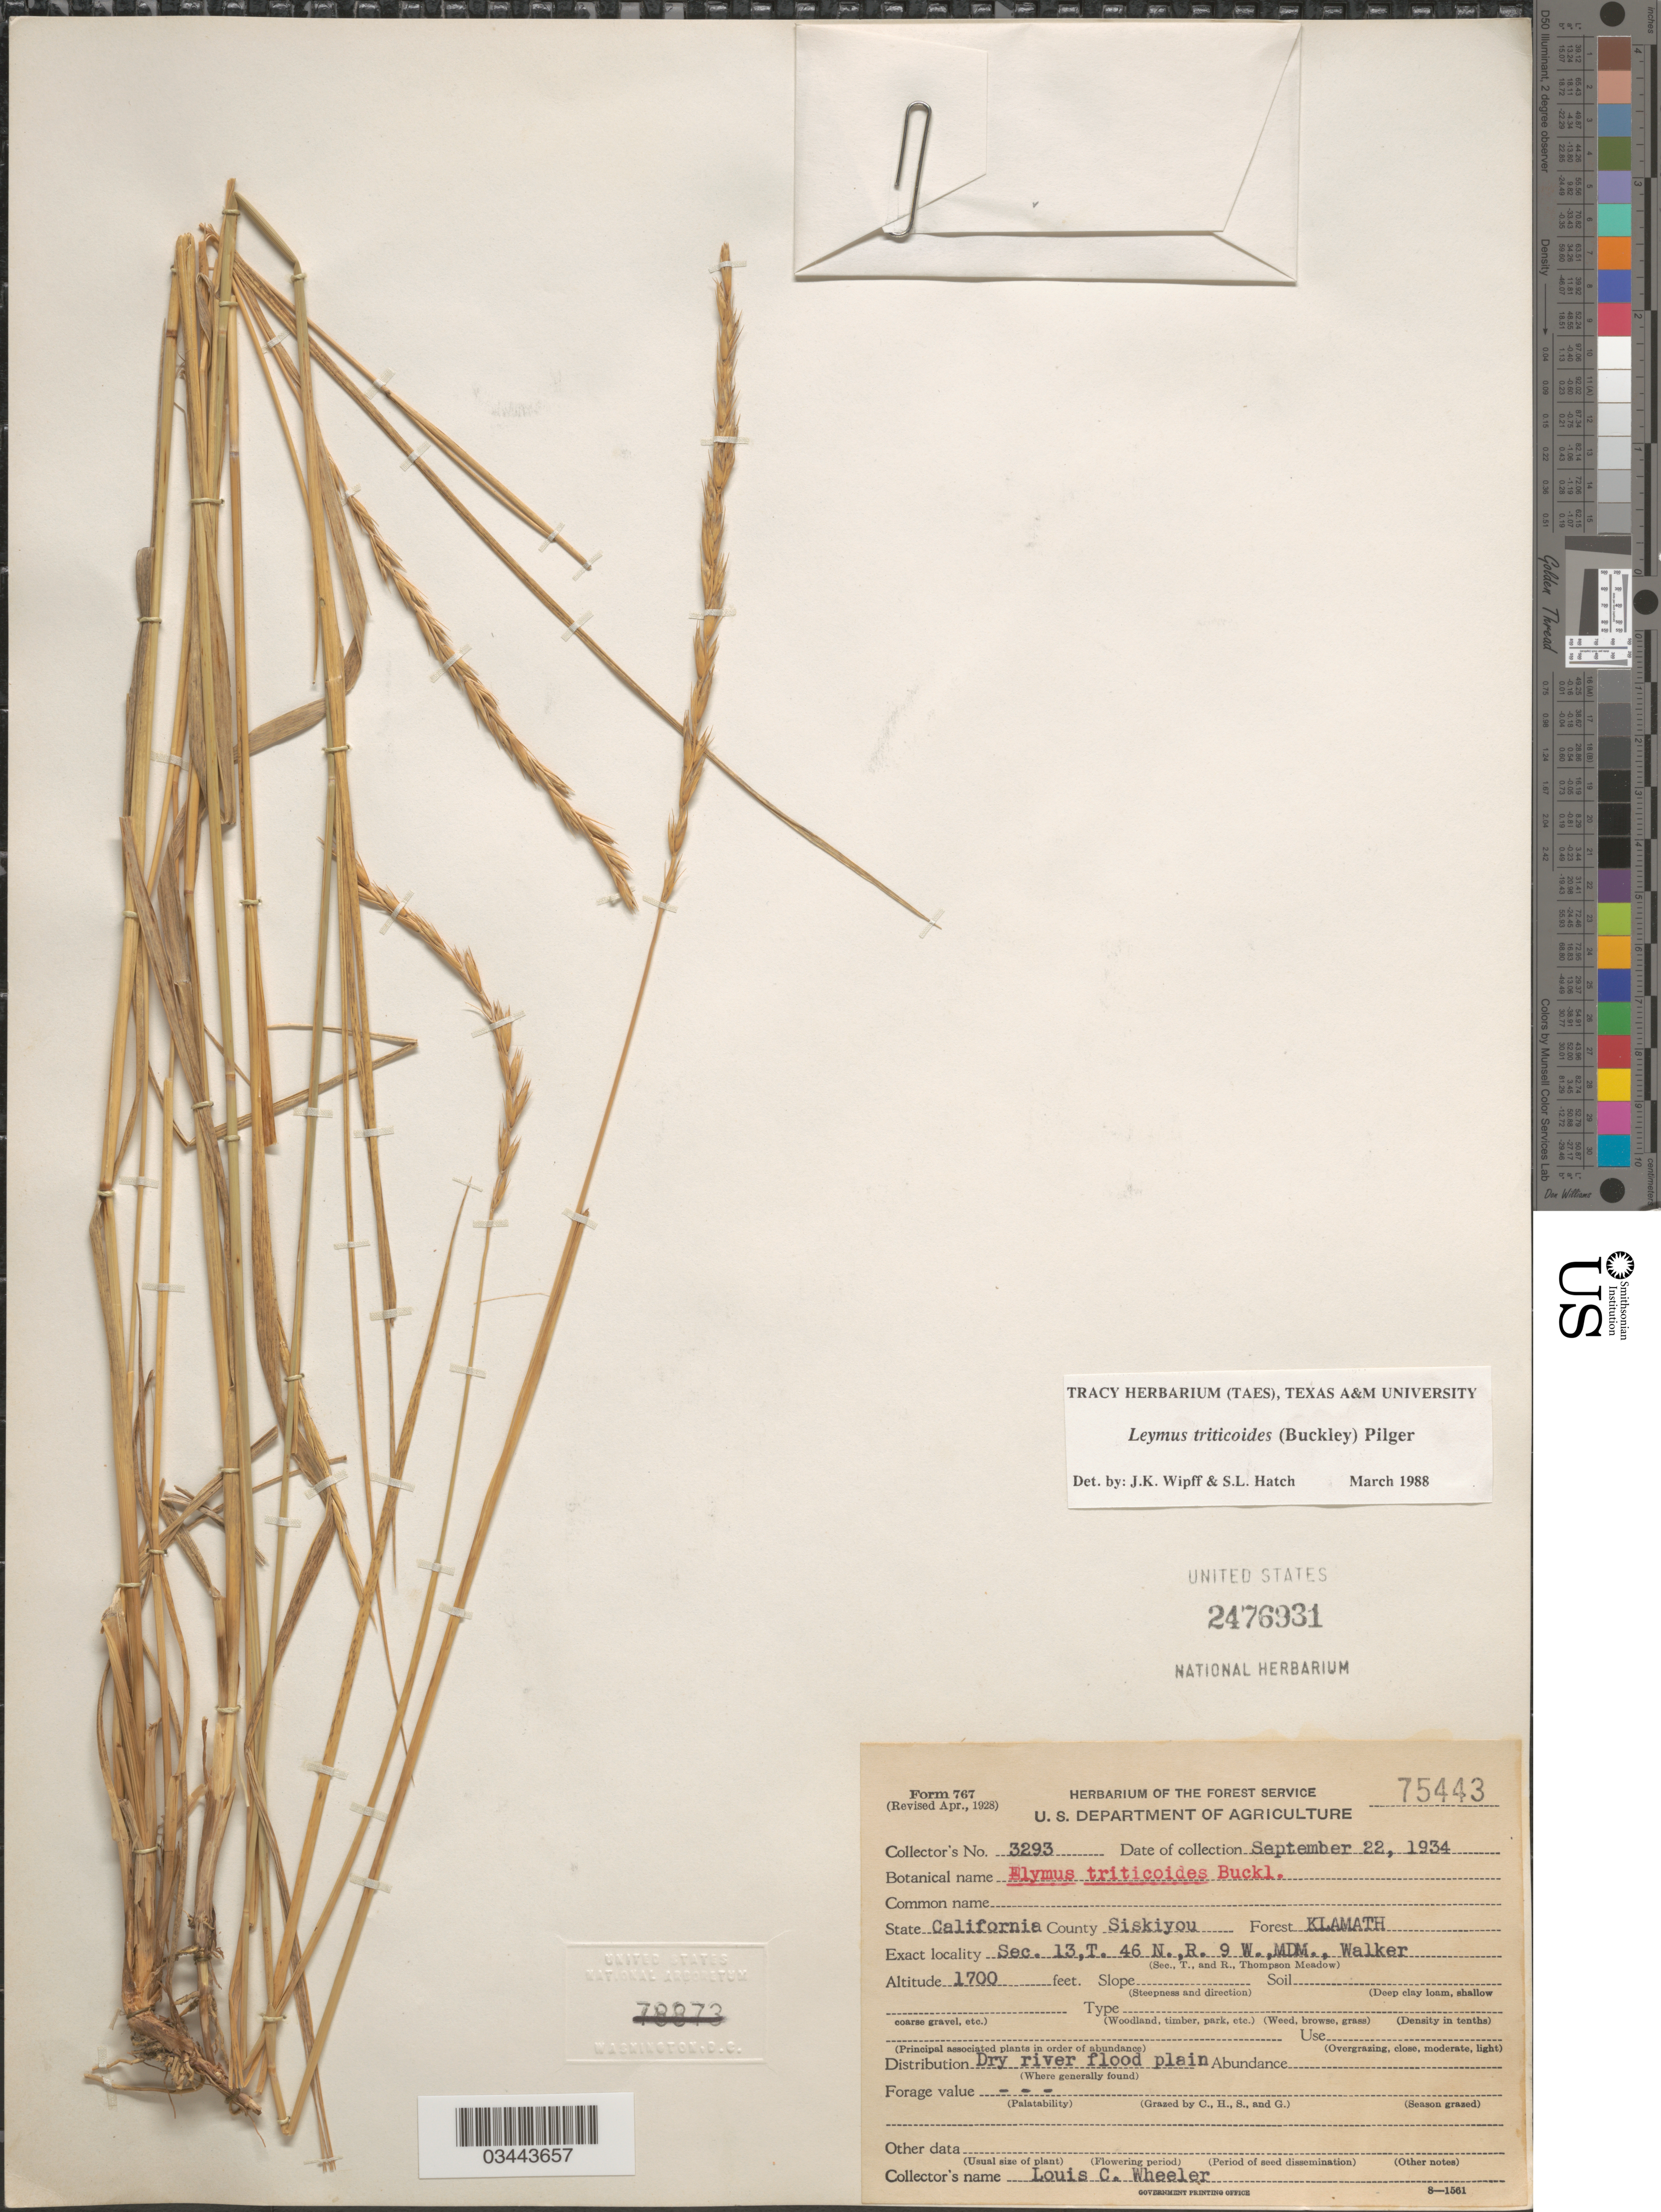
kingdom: Plantae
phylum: Tracheophyta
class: Liliopsida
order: Poales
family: Poaceae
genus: Leymus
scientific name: Leymus triticoides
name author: (Buckley) Pilg.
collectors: L. C. Wheeler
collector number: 3293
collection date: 1934-09-22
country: United States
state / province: California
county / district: Siskiyou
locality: County Siskiyou. Forest Klamath. Sec. 13, T. 46 N., R. 9 W., MDM., Walker.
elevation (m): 518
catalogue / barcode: US 2476932